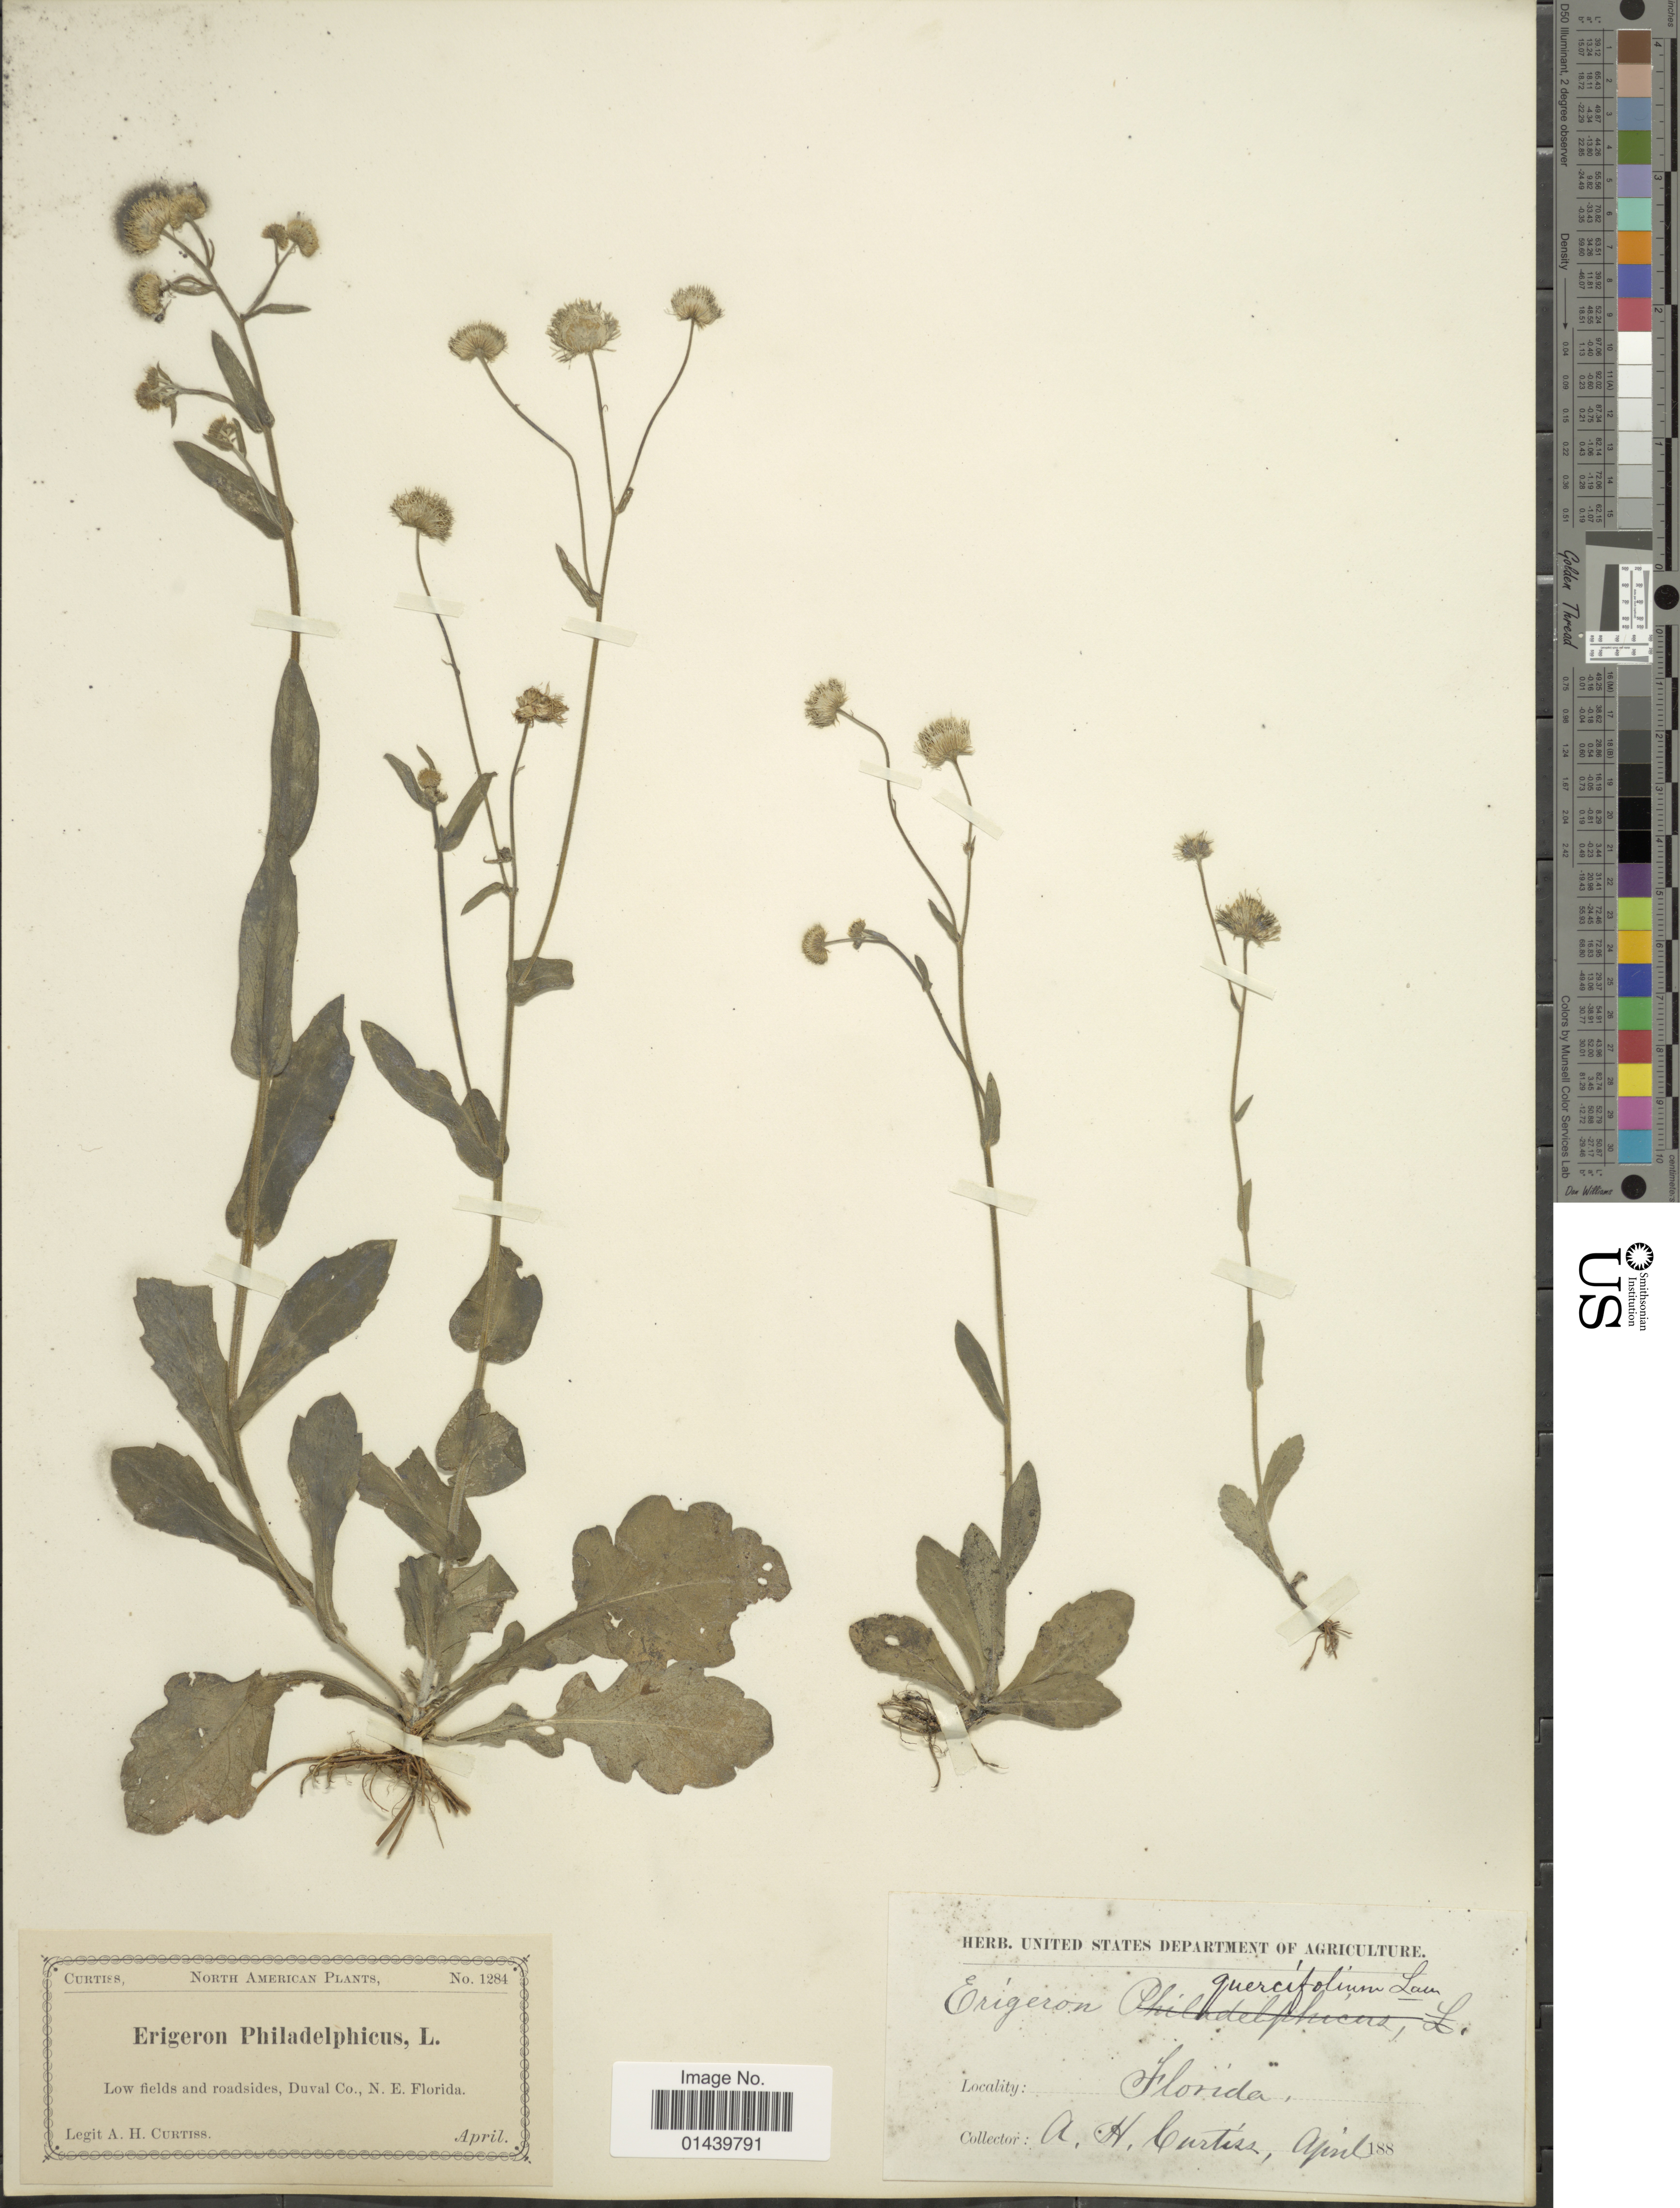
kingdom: Plantae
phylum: Tracheophyta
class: Magnoliopsida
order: Asterales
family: Asteraceae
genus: Erigeron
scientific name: Erigeron quercifolius Lam.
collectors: A. H. Curtiss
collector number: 1284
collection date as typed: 188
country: United States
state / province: Florida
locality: Low fields and roadsides, Duval Co., N. E. Florida. North American.